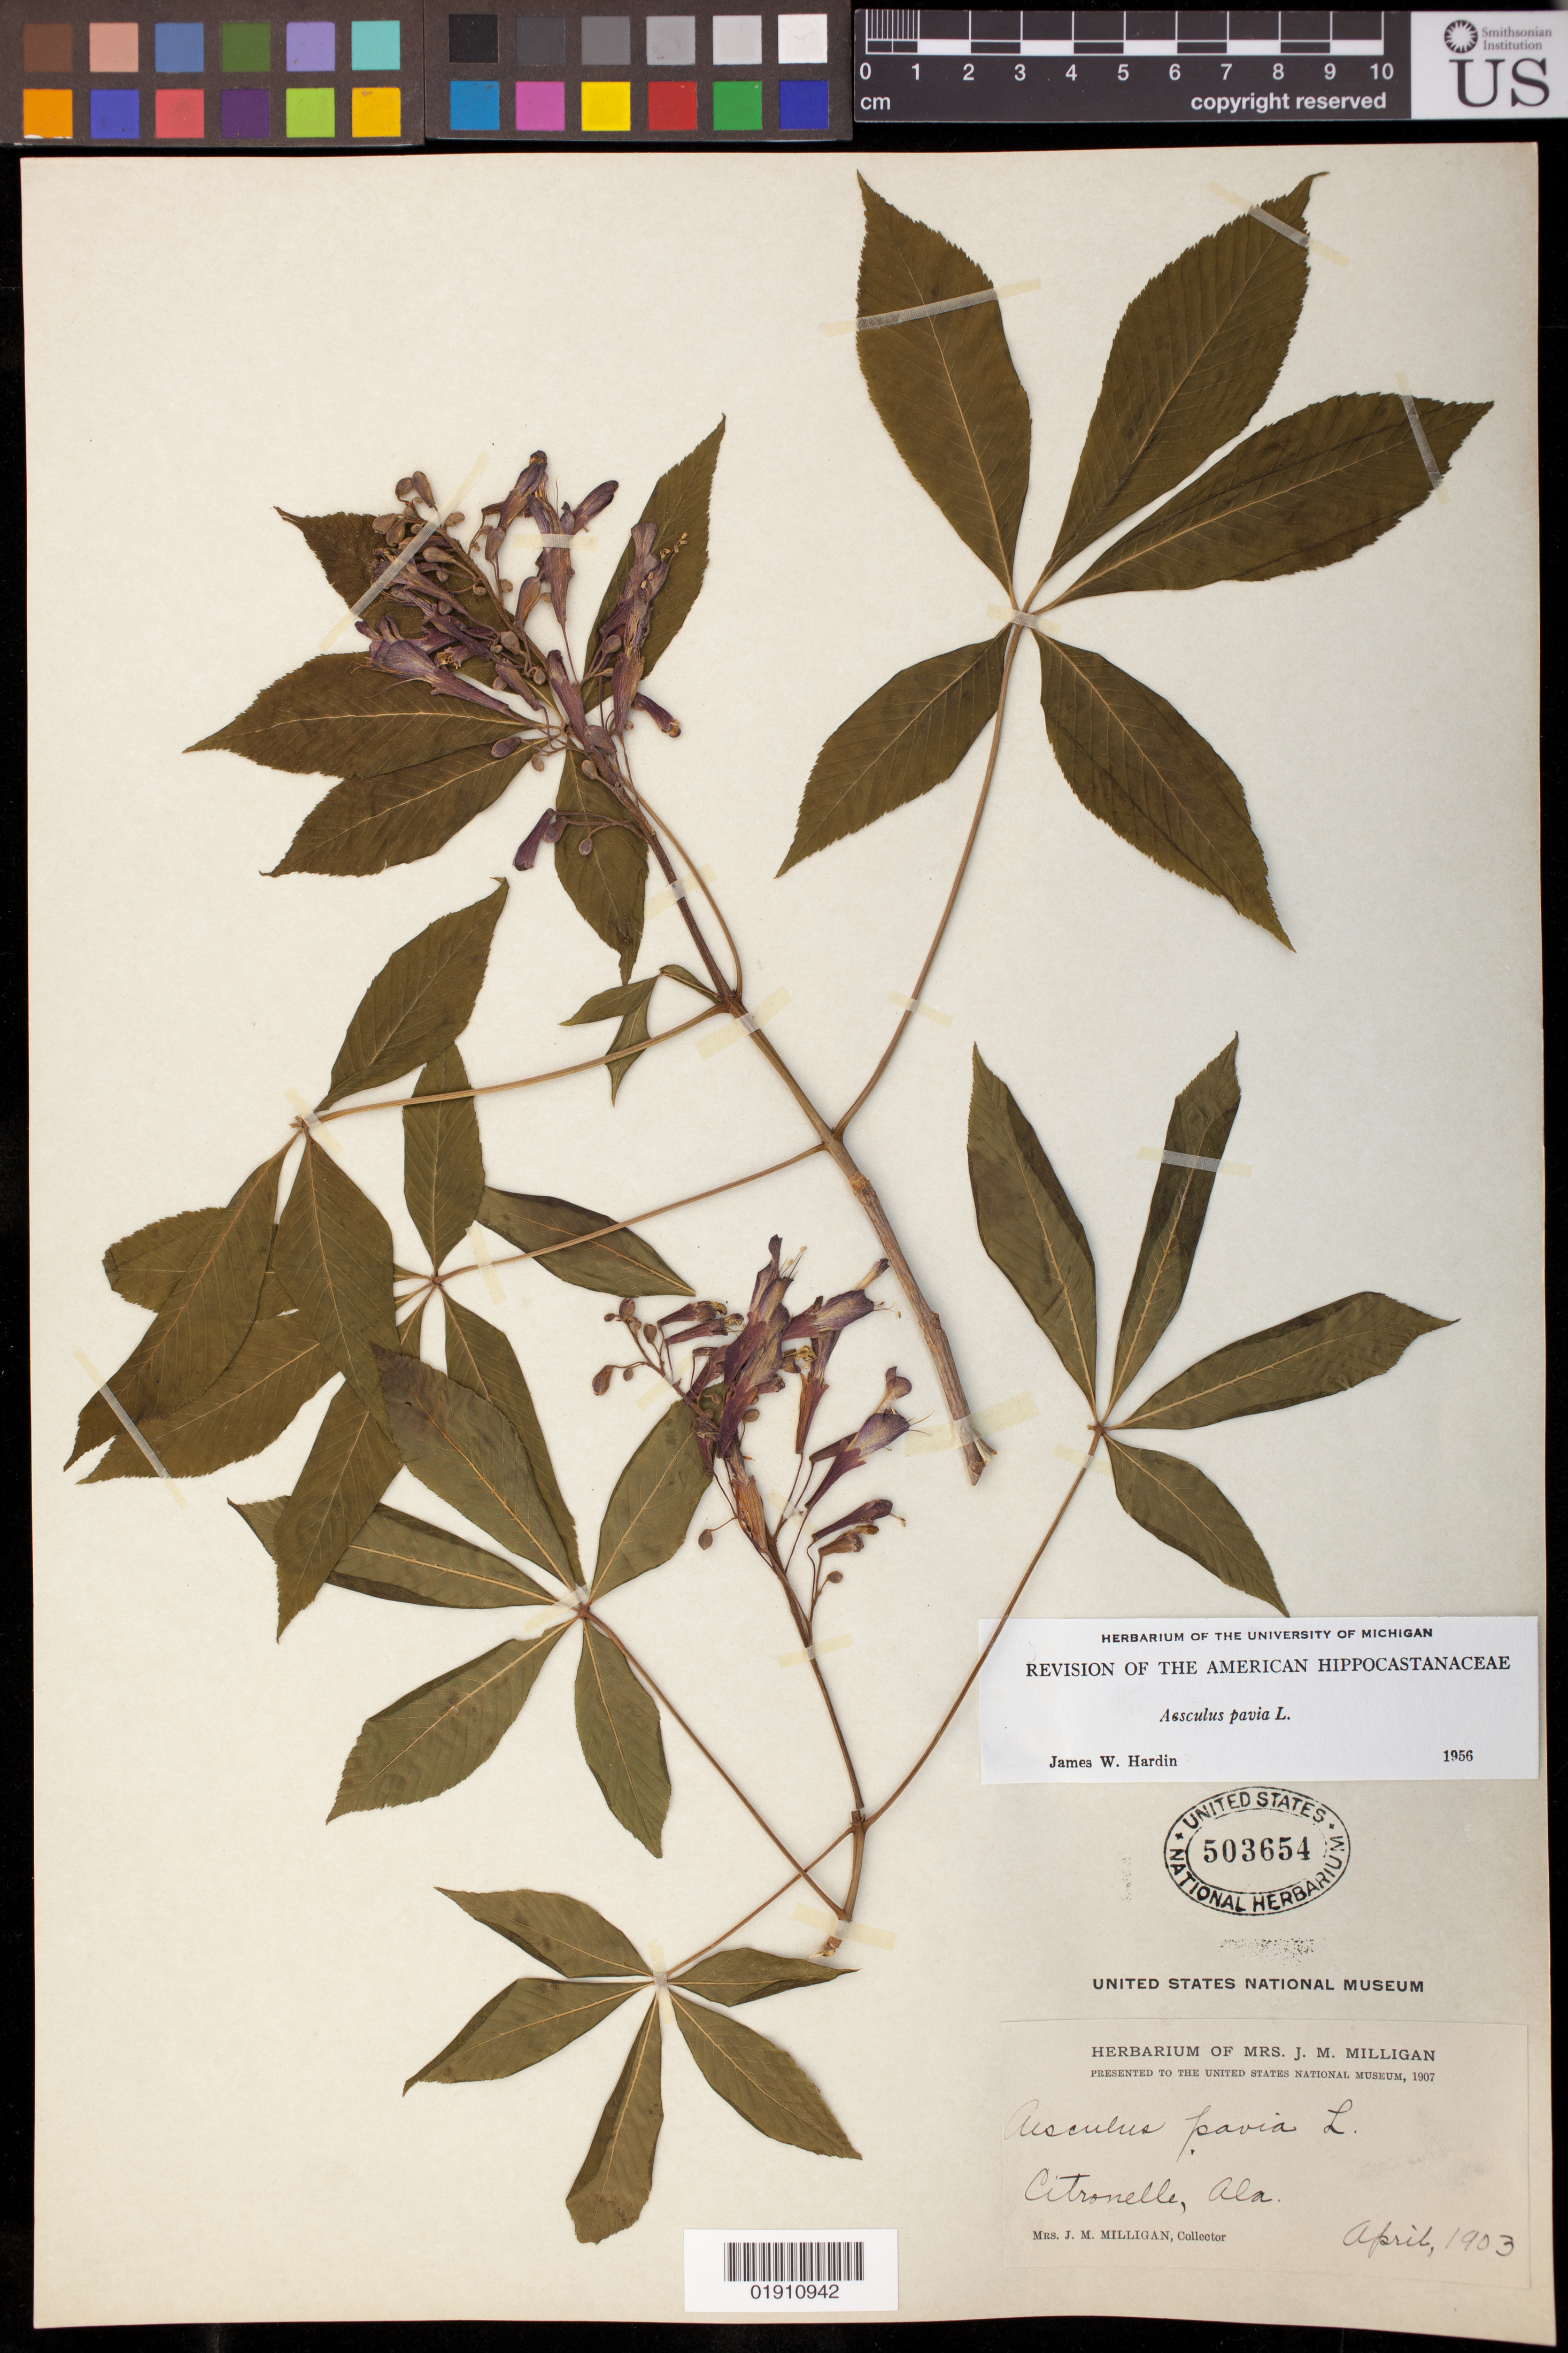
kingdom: Plantae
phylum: Tracheophyta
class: Magnoliopsida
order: Sapindales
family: Sapindaceae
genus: Aesculus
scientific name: Aesculus pavia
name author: L.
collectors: J. M. Milligan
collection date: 1903-04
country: United States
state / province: Alabama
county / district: Mobile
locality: Citronelle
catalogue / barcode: US 503654